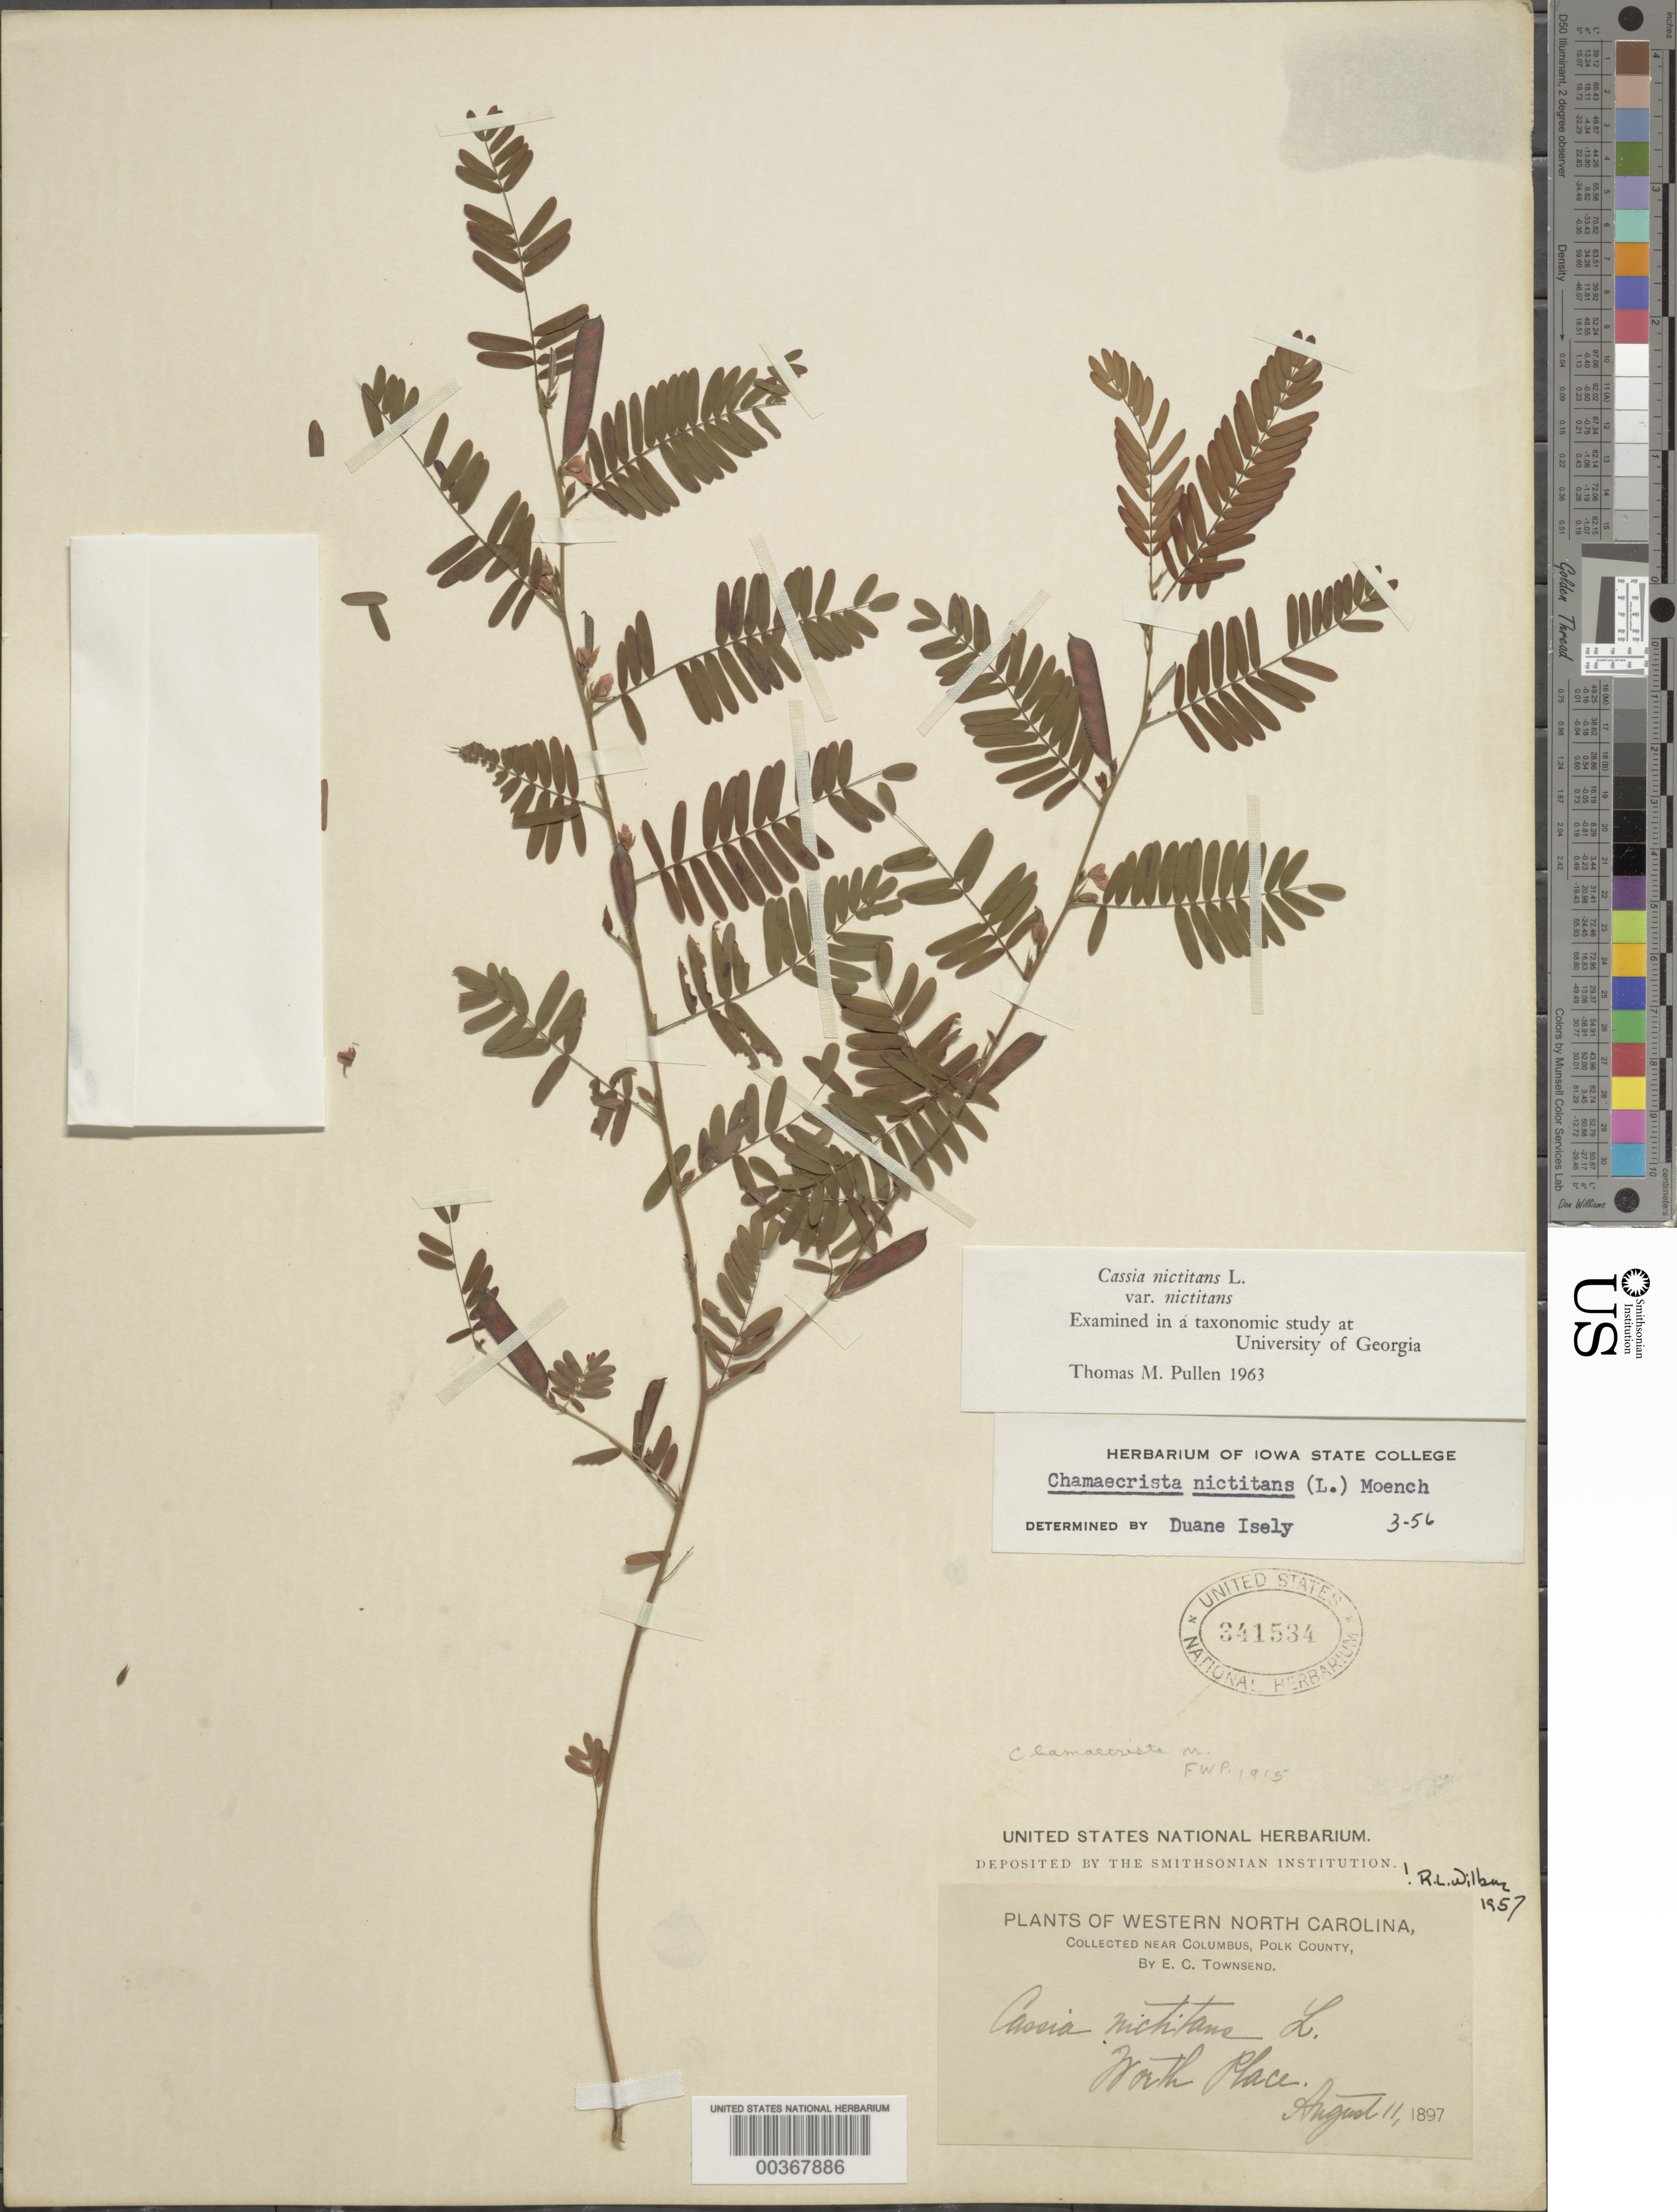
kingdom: Plantae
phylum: Tracheophyta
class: Magnoliopsida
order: Fabales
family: Fabaceae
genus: Chamaecrista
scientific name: Chamaecrista nictitans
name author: (L.) Moench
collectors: E. C. Townsend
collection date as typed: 11 Aug 1897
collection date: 1897-08-11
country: United States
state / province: North Carolina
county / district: Polk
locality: Near columbus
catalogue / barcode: US 341534